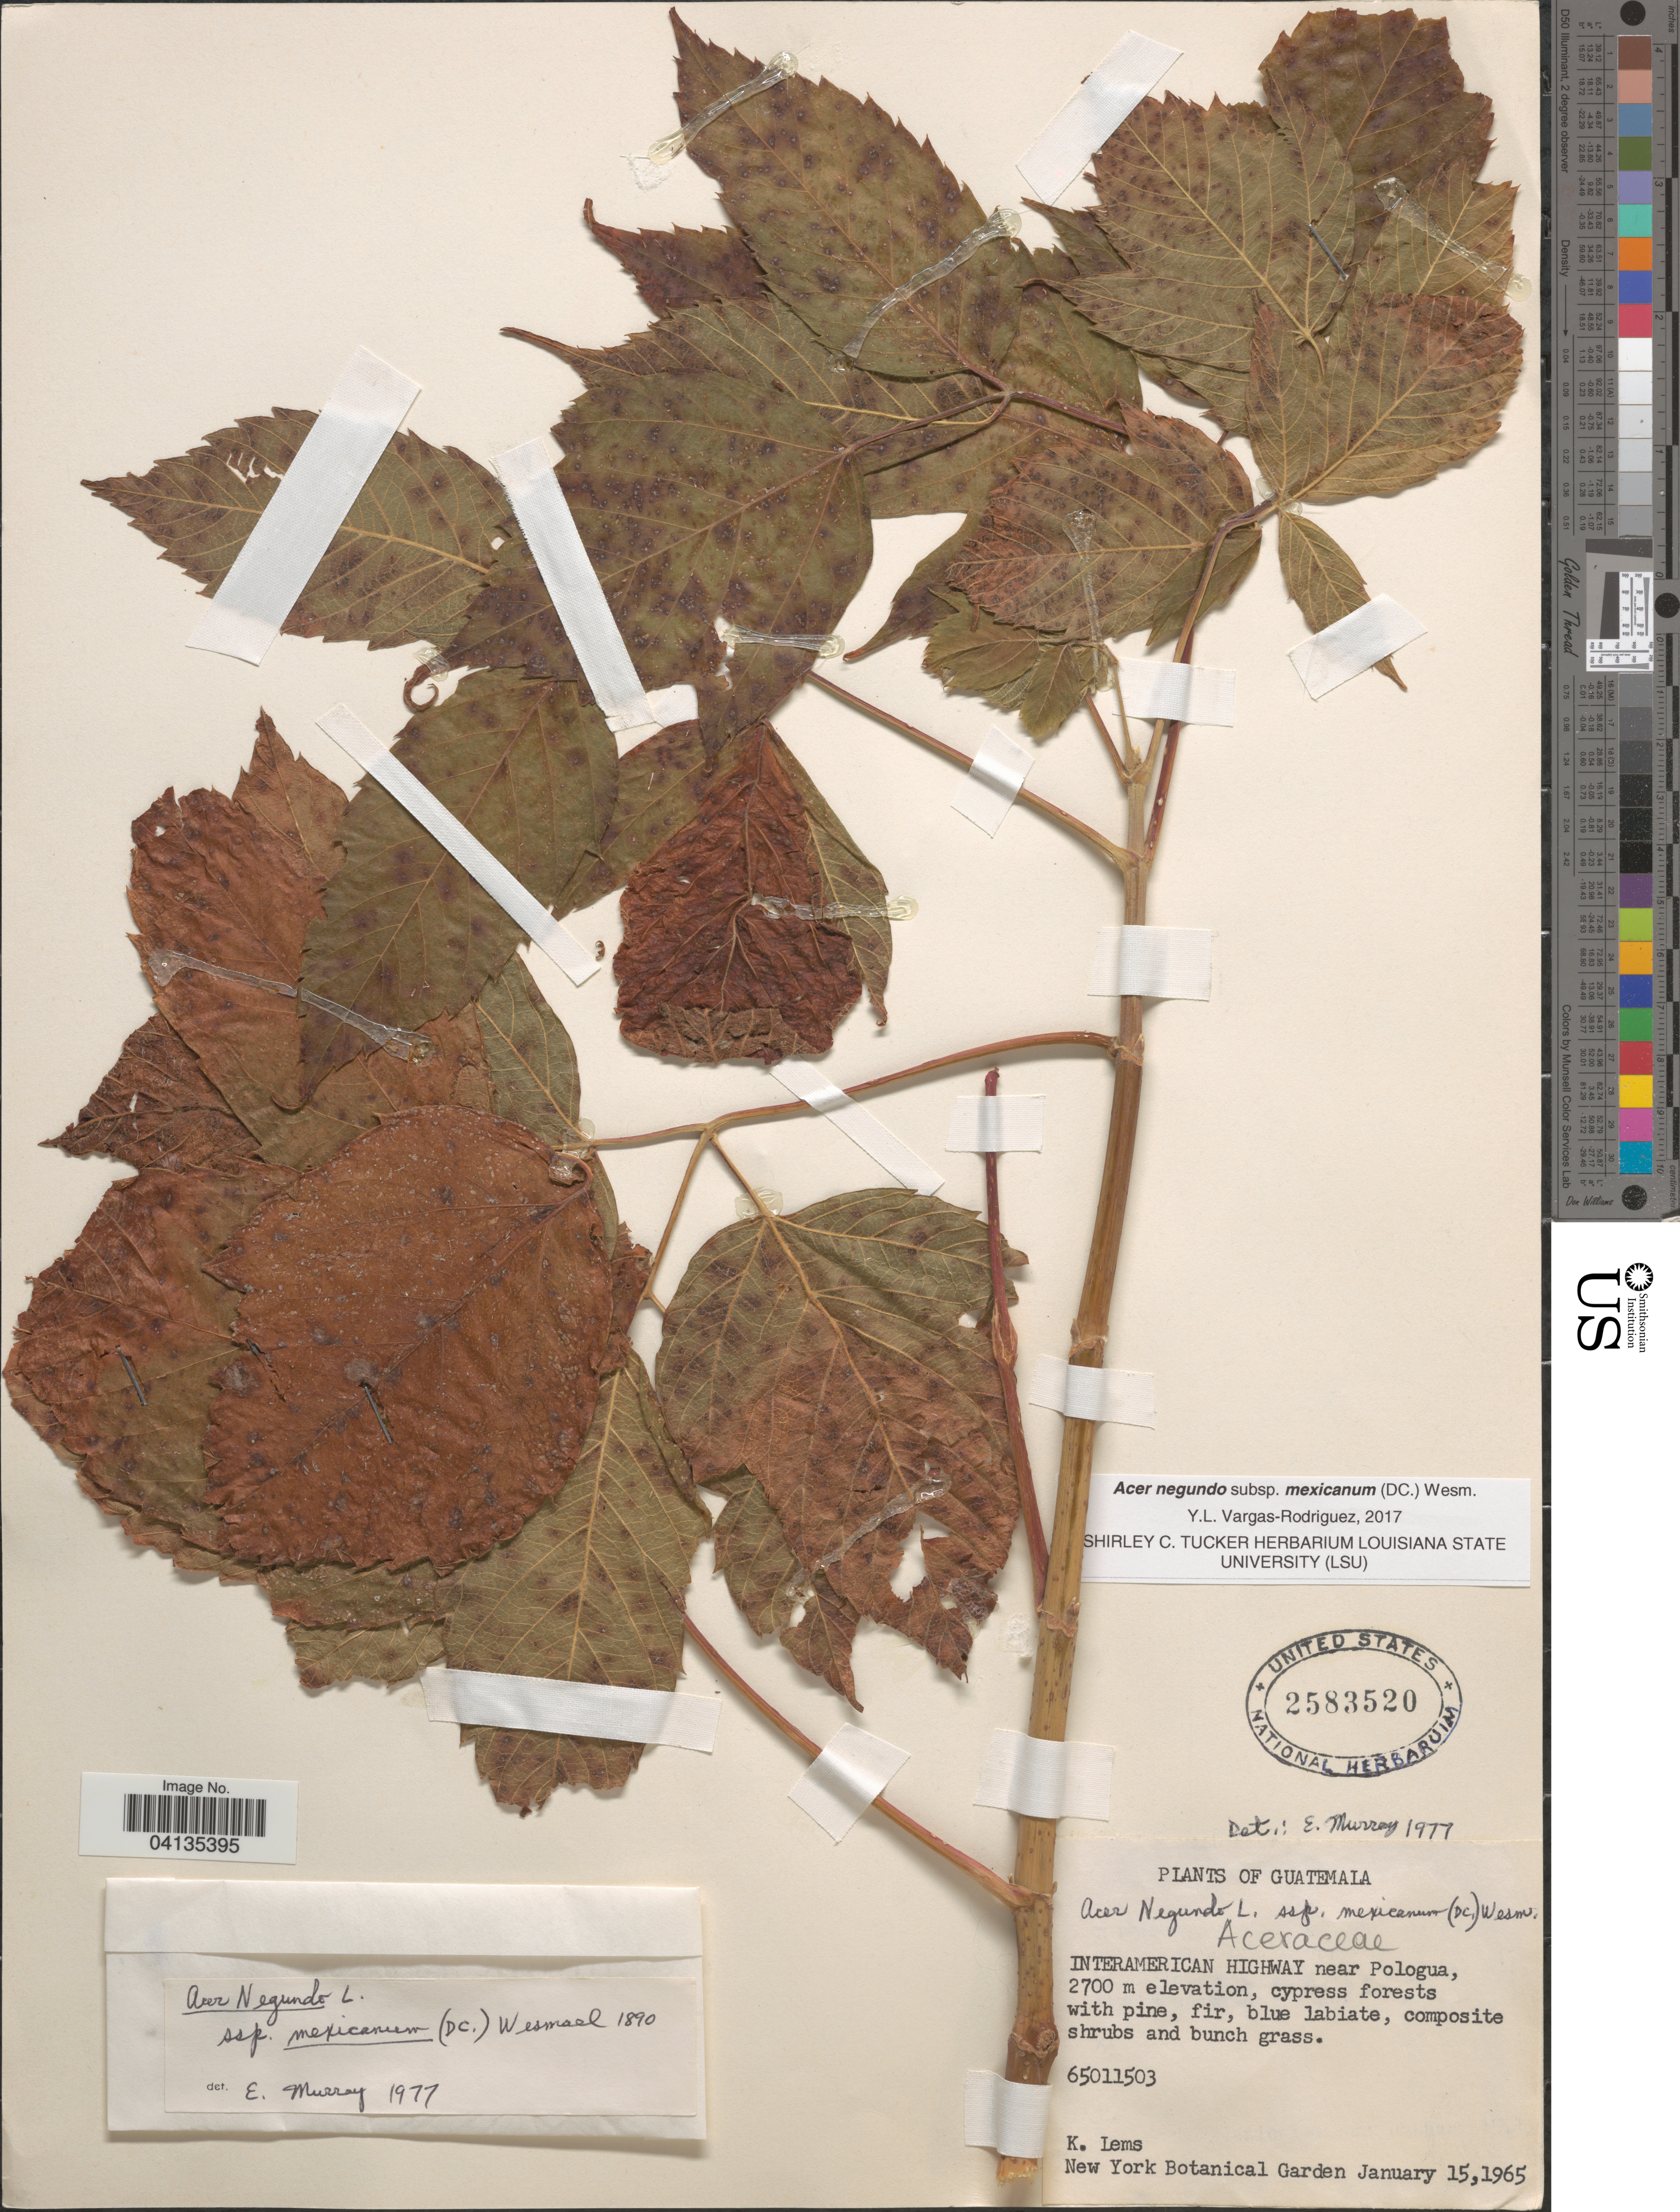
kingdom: Plantae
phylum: Tracheophyta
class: Magnoliopsida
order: Sapindales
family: Sapindaceae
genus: Acer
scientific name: Acer negundo subsp. mexicanum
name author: (DC.) Wesm.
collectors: K. Lems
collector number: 65011503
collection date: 1965-01-15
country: Guatemala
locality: Interamerican Highway near Pologua.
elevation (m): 2700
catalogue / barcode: US 2583520